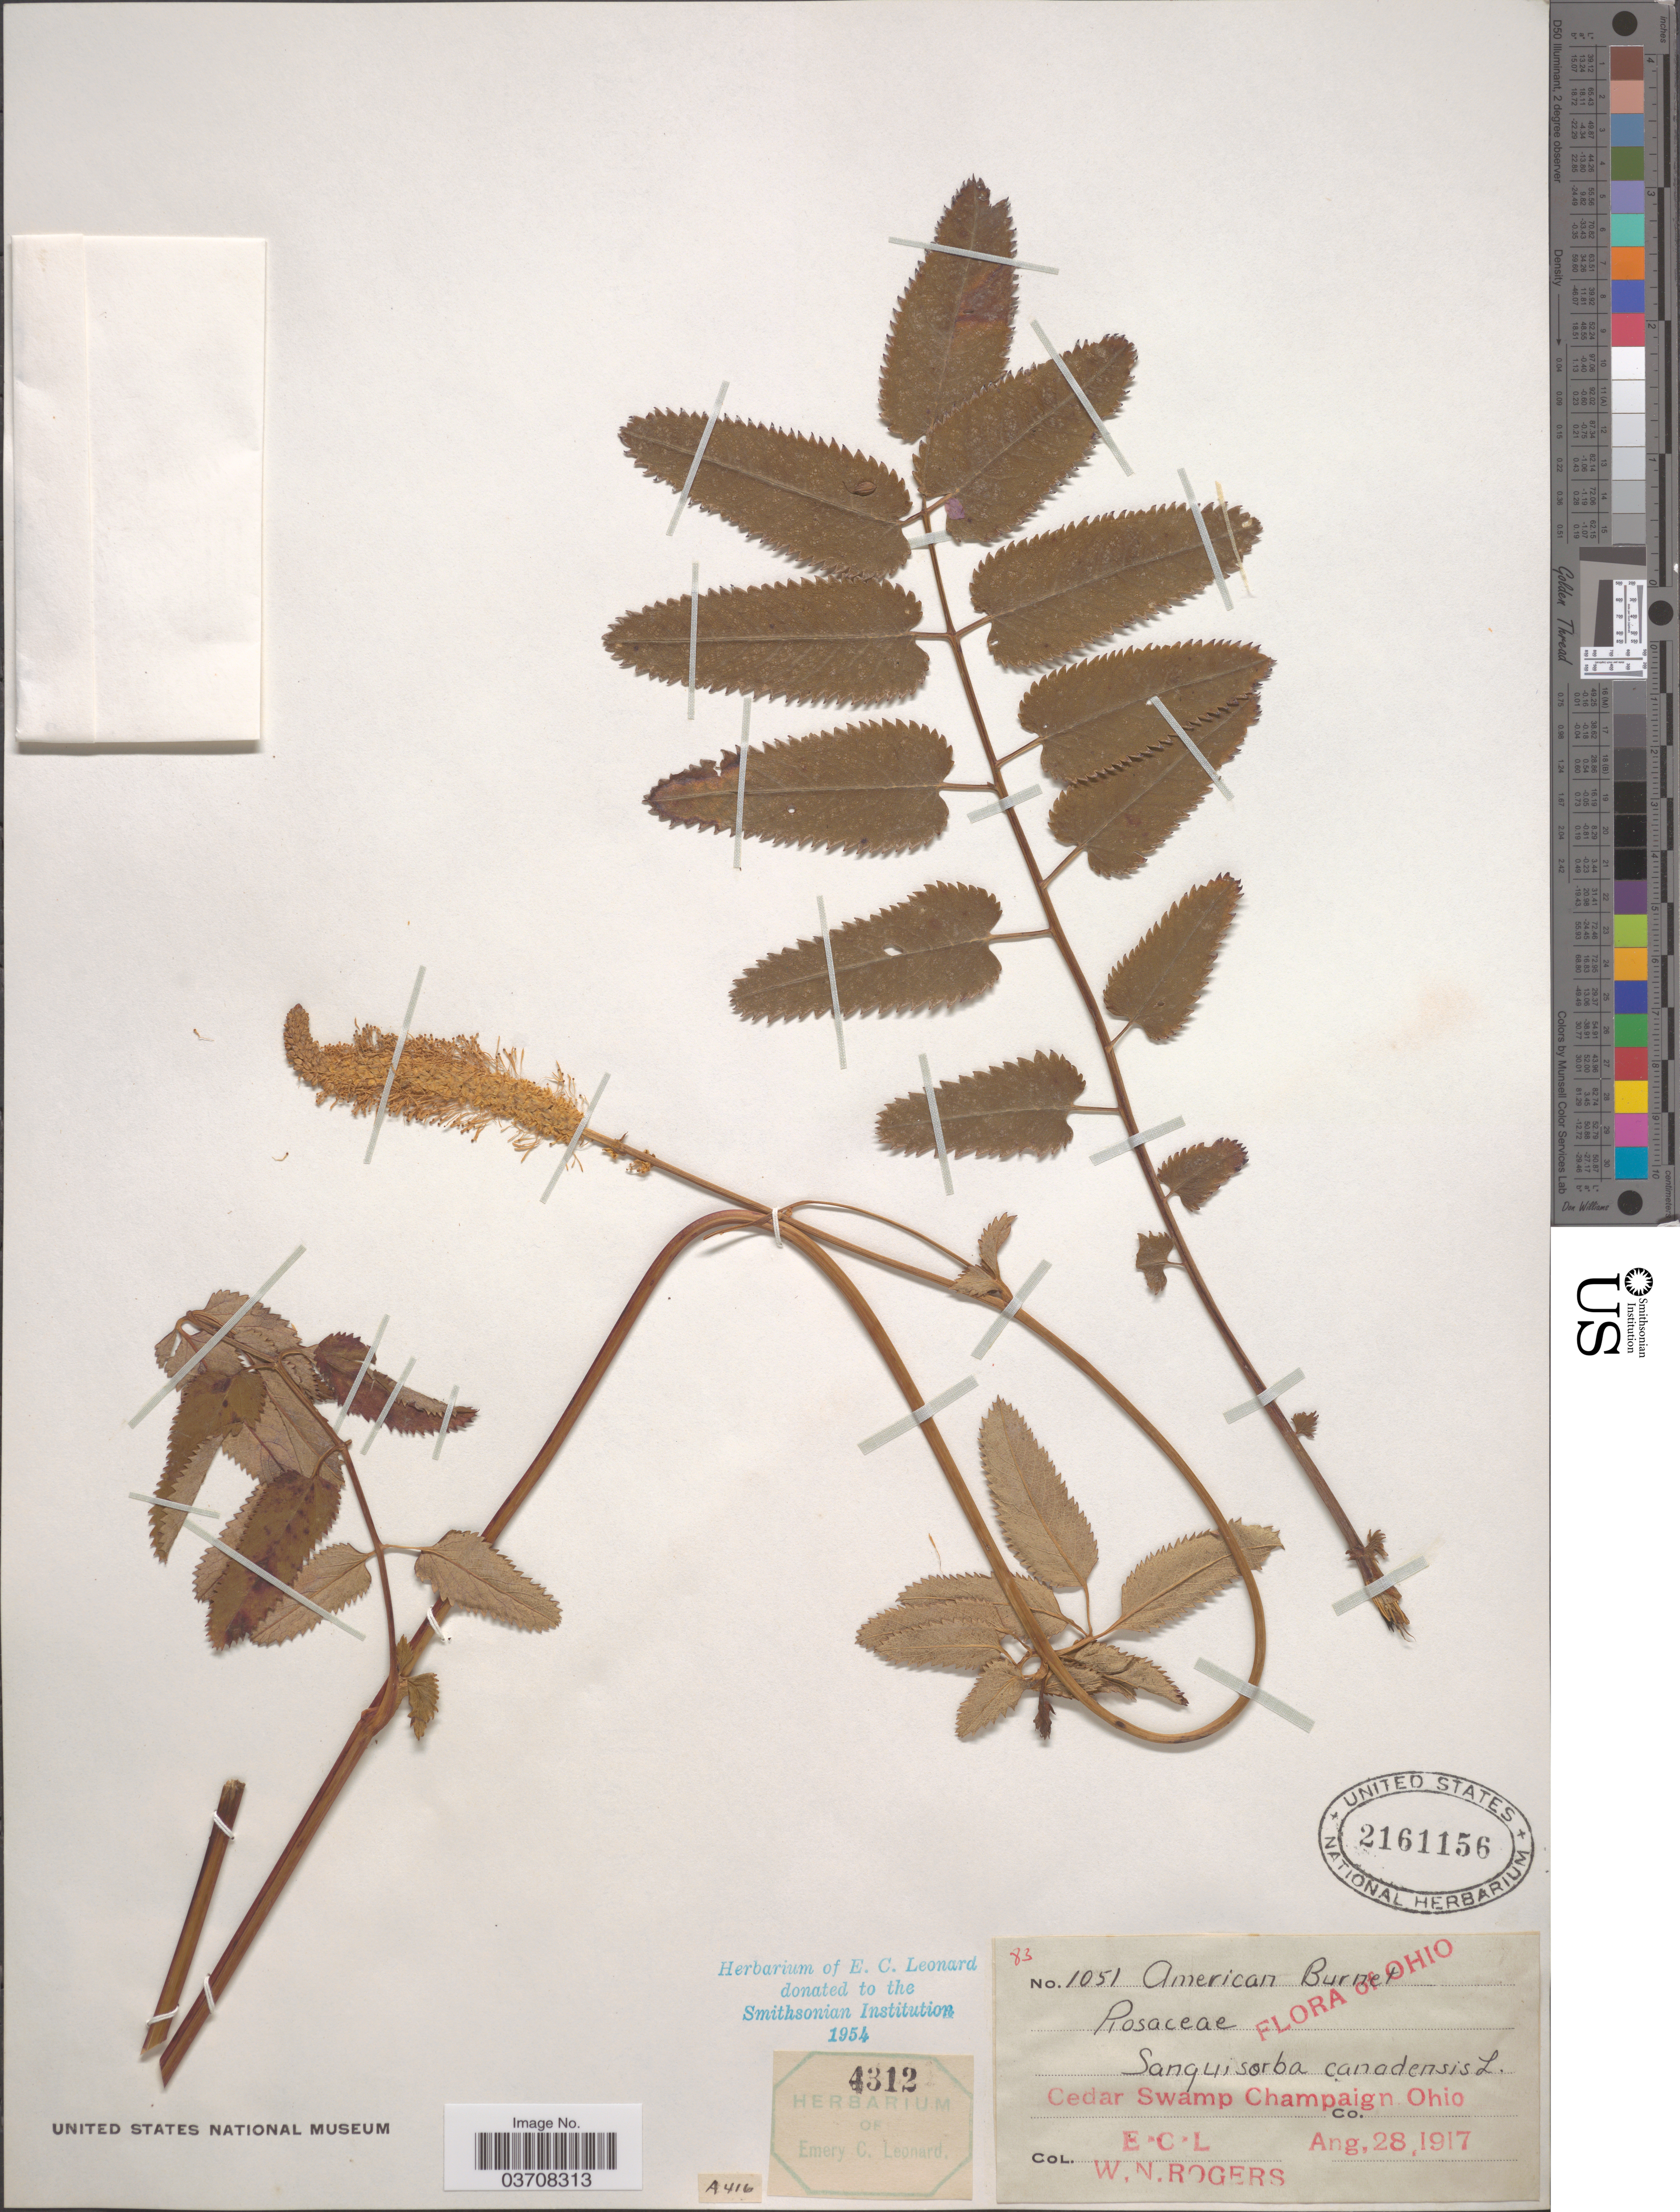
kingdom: Plantae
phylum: Tracheophyta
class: Magnoliopsida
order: Rosales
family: Rosaceae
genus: Sanguisorba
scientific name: Sanguisorba canadensis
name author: L.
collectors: E. C. Leonard & W. Rogers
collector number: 1051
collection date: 1917-08-28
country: United States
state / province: Ohio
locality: Cedar Swamp Champaign Co.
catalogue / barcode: US 2161156